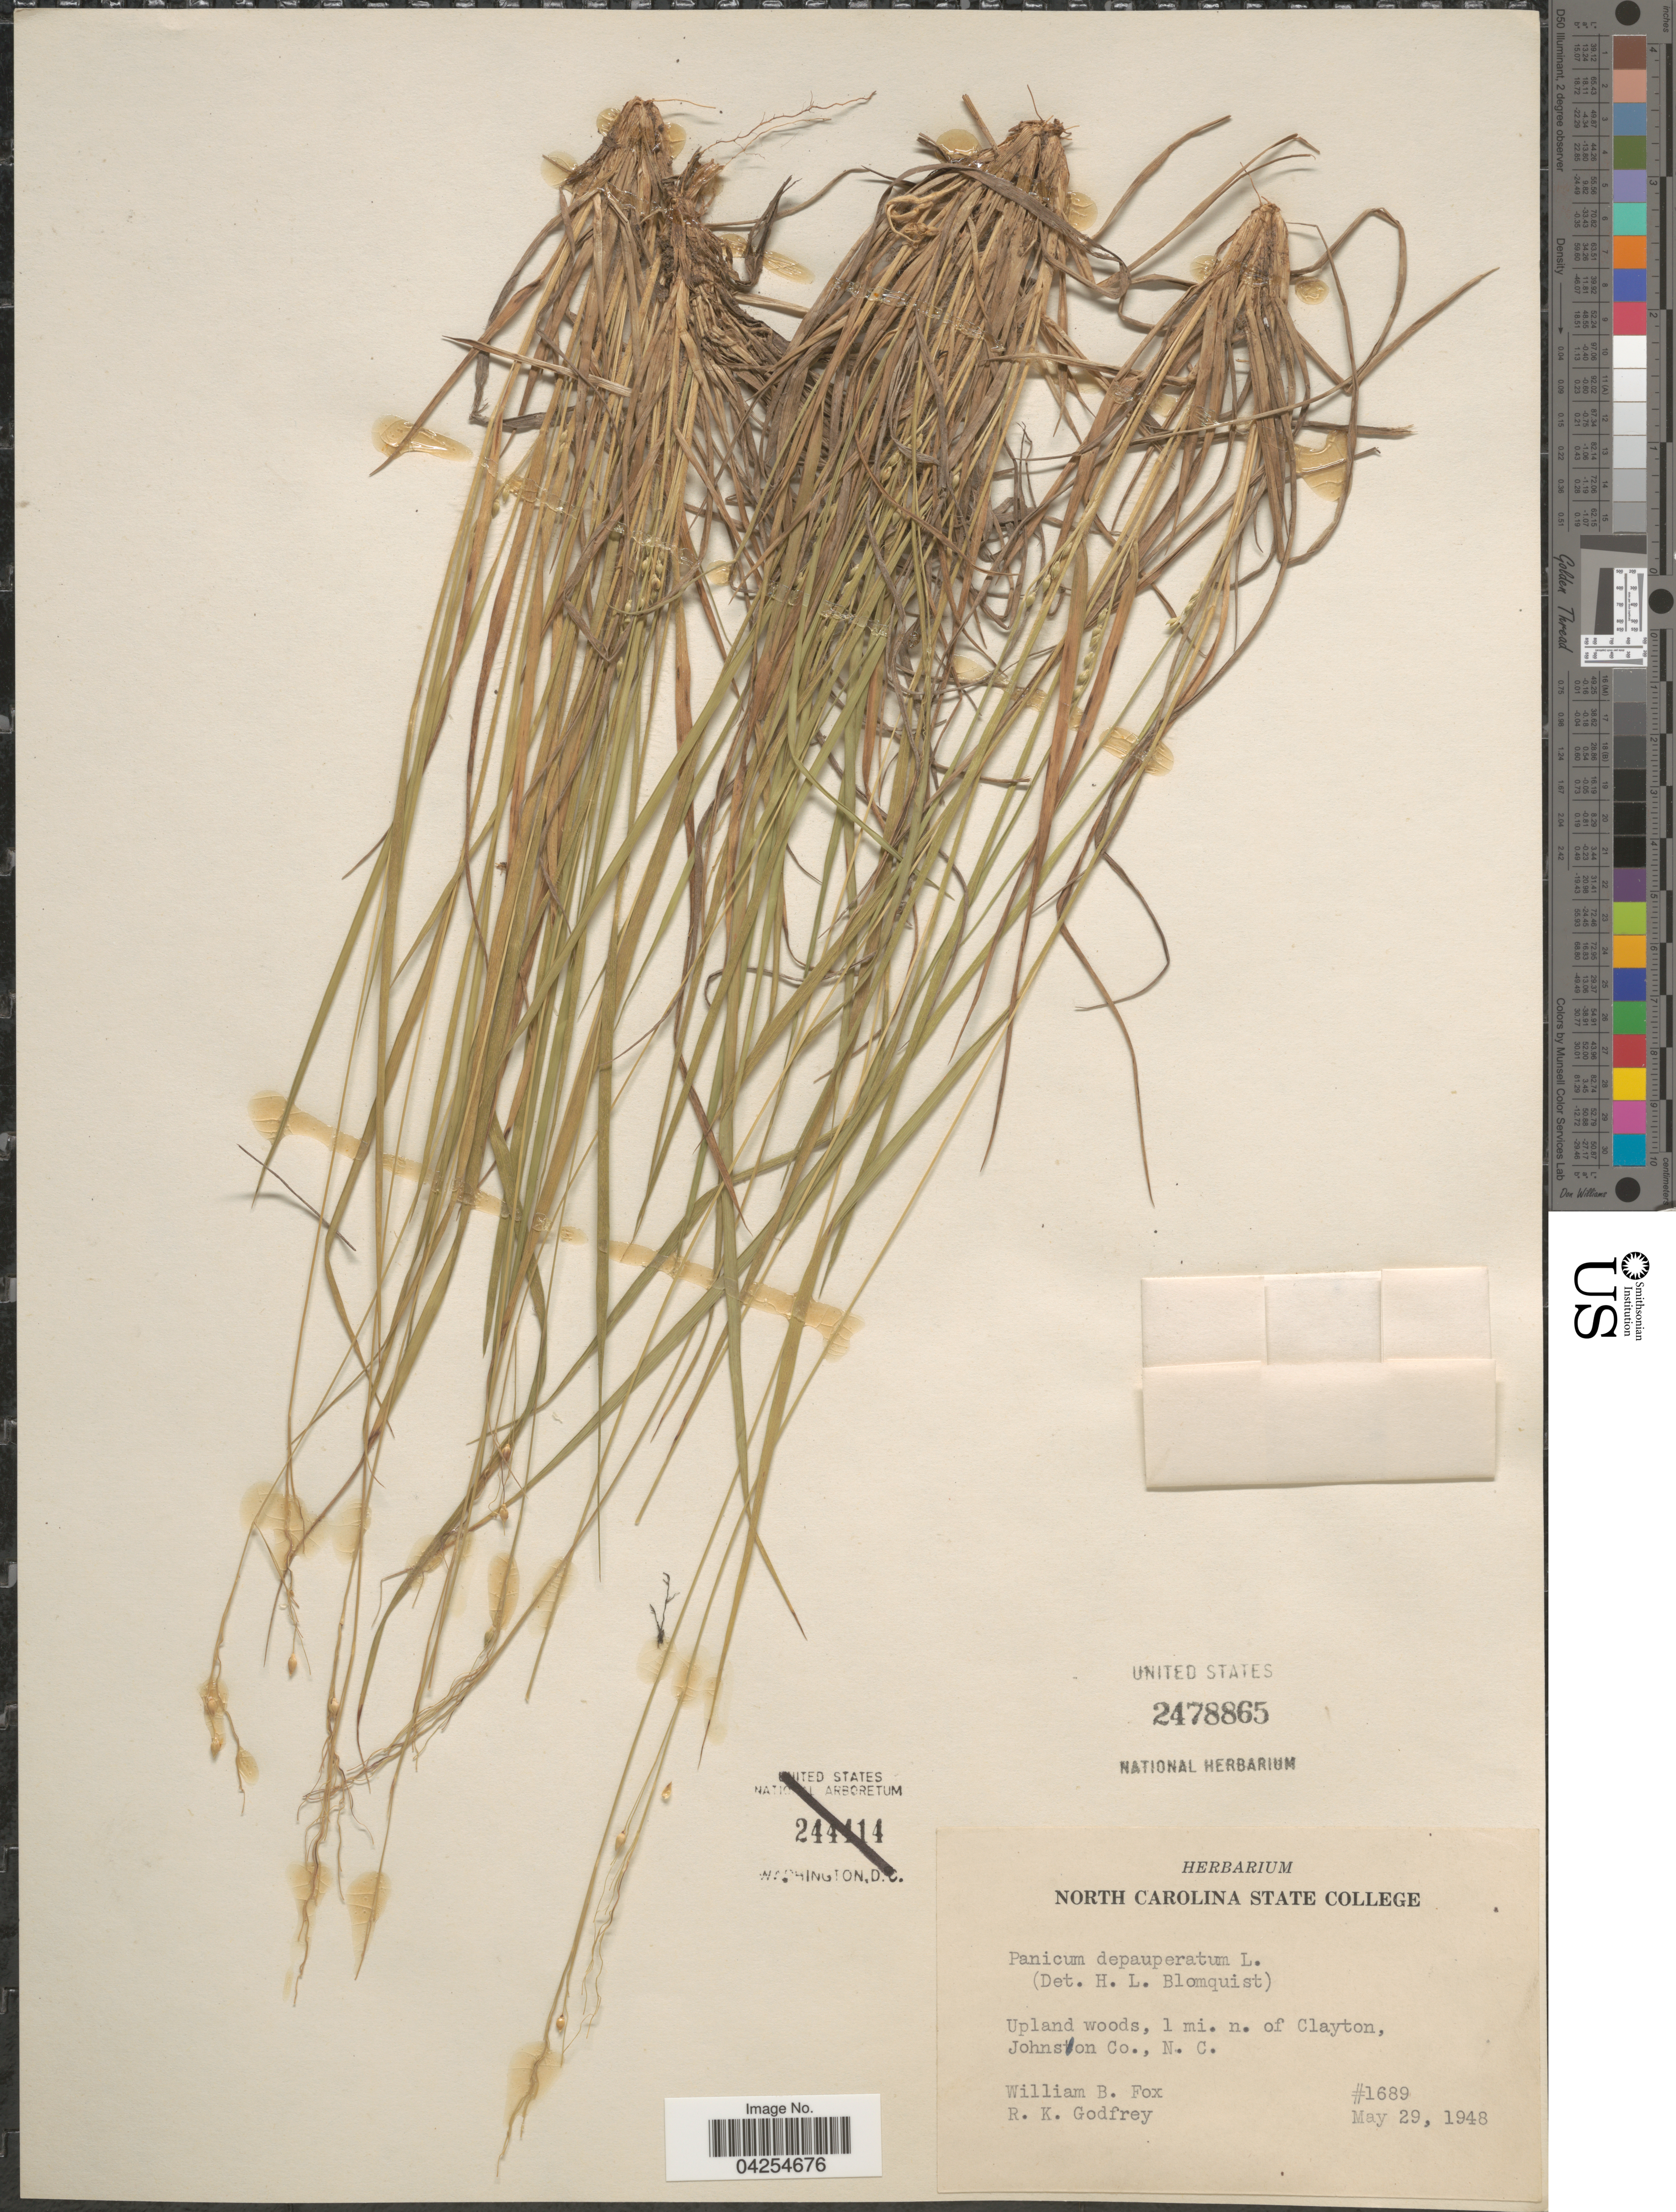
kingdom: Plantae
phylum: Tracheophyta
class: Liliopsida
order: Poales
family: Poaceae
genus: Dichanthelium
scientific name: Dichanthelium depauperatum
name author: (Muhl.) Gould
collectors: W. B. Fox & R. K. Godfrey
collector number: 1689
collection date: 1948-05-29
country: United States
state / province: North Carolina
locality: Upland woods, 1 mi. n. of Clayton, Johnson Co.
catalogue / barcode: US 2478865